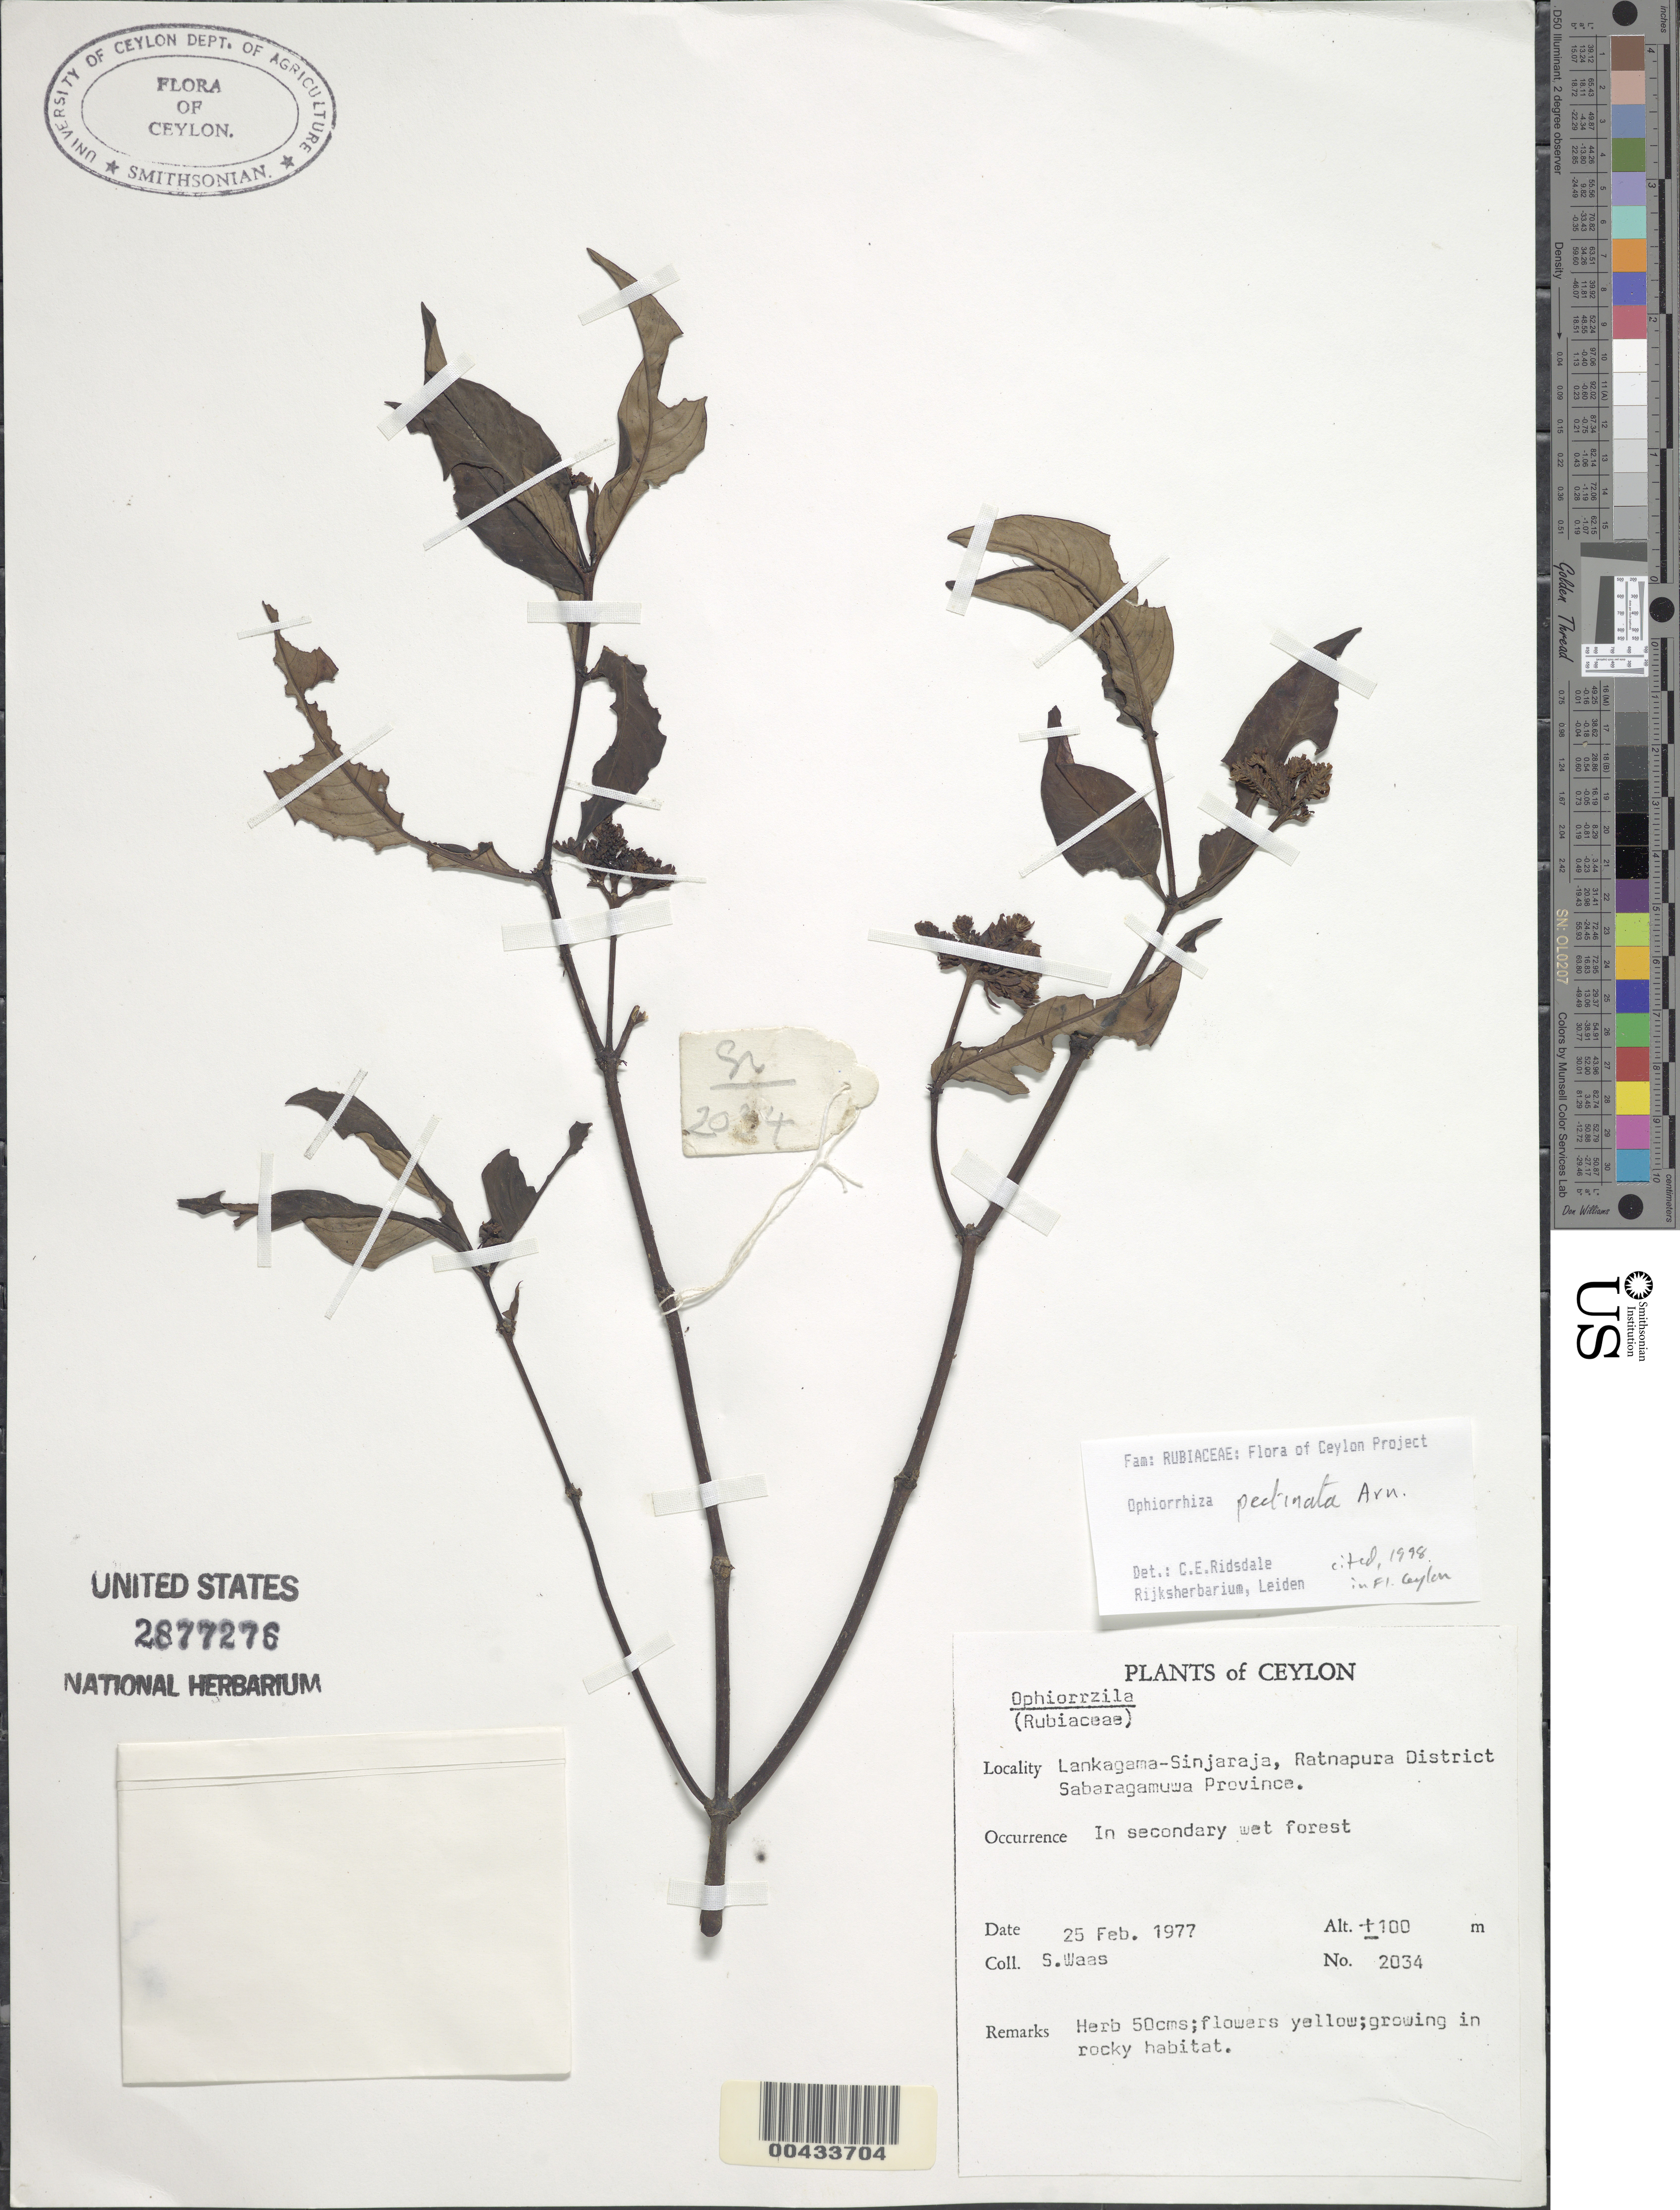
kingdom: Plantae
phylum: Tracheophyta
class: Magnoliopsida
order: Gentianales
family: Rubiaceae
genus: Ophiorrhiza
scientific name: Ophiorrhiza pectinata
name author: Arn.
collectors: S. Waas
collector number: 2034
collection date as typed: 25 Feb 1977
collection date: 1977-02-25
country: Sri Lanka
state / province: Sabaragamuwa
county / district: Ratnapura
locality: Lankagama-Sinjaraja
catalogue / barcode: US 2877276